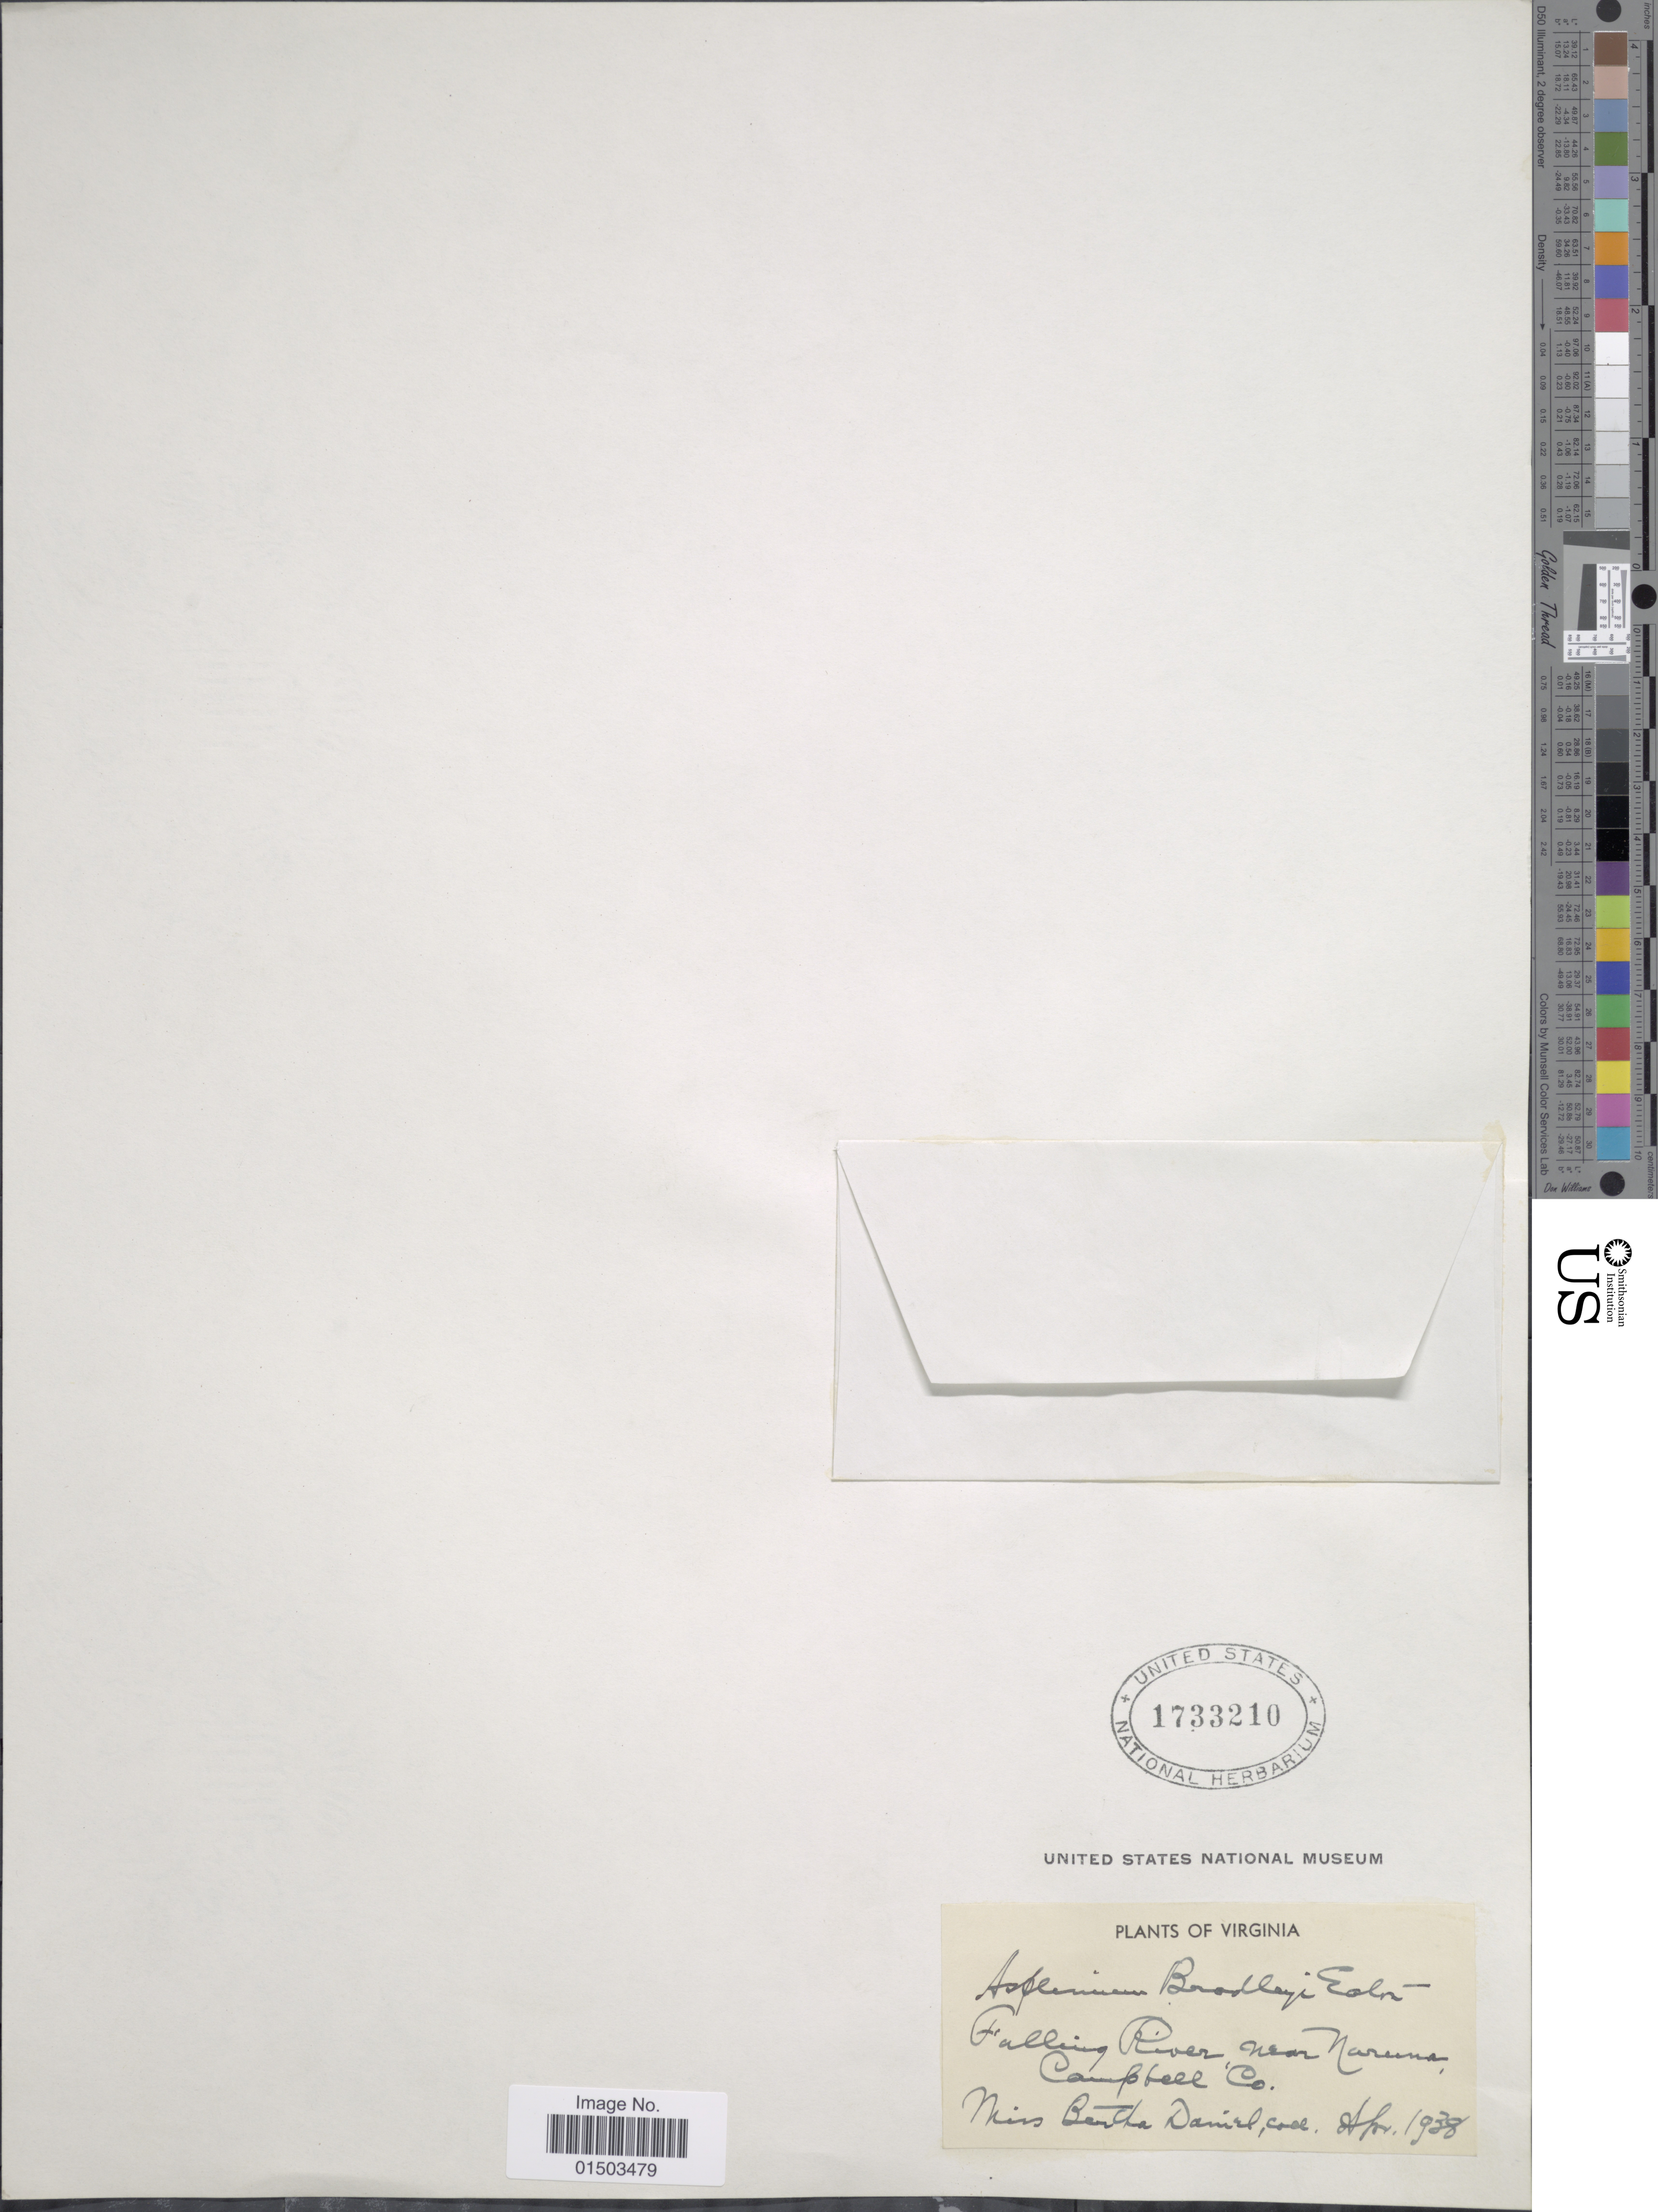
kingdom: Plantae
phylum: Tracheophyta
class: Polypodiopsida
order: Polypodiales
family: Aspleniaceae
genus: Asplenium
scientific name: Asplenium bradleyi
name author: D.C. Eaton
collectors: Bro. Daniel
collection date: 1938-04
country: United States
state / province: Virginia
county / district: Campbell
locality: Virginia, Falling River, near Naruna, Campbell Co.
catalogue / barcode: US 1733210